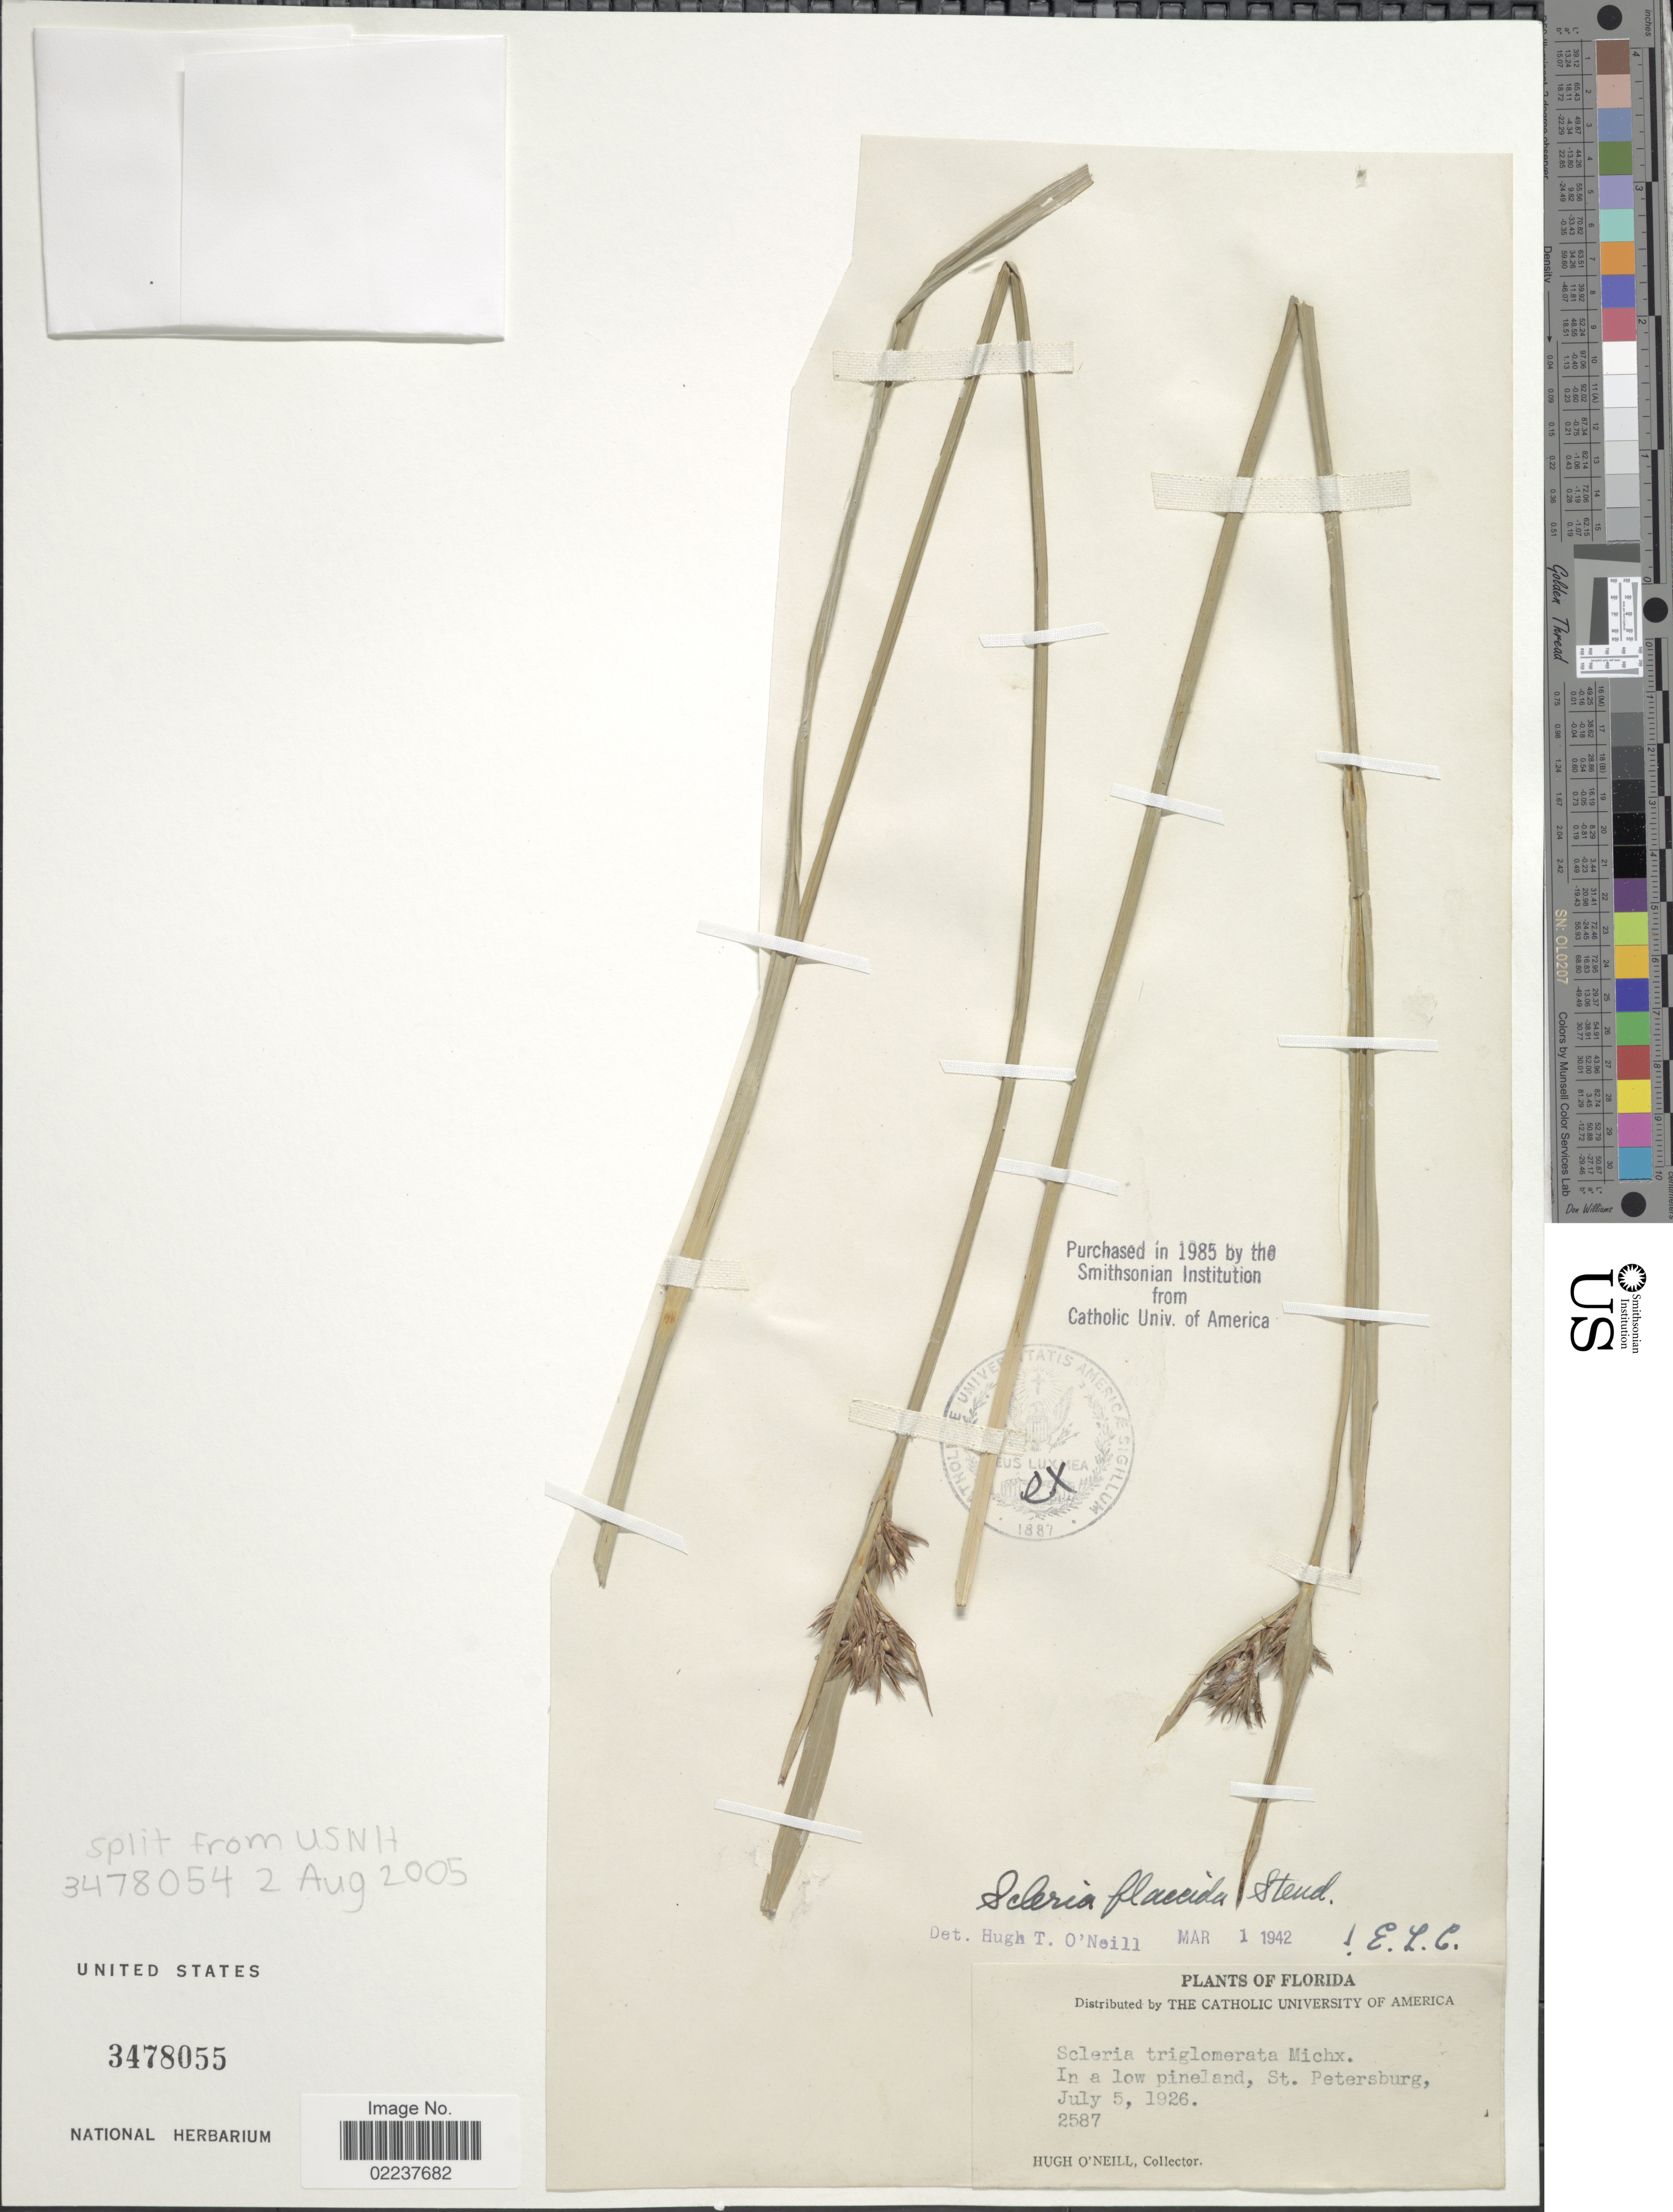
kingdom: Plantae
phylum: Tracheophyta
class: Liliopsida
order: Poales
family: Cyperaceae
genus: Scleria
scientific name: Scleria triglomerata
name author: Michx.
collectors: H. O'Neill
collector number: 2587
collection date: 1926-07-05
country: United States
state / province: Florida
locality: St. Petersburg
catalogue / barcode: US 3478055